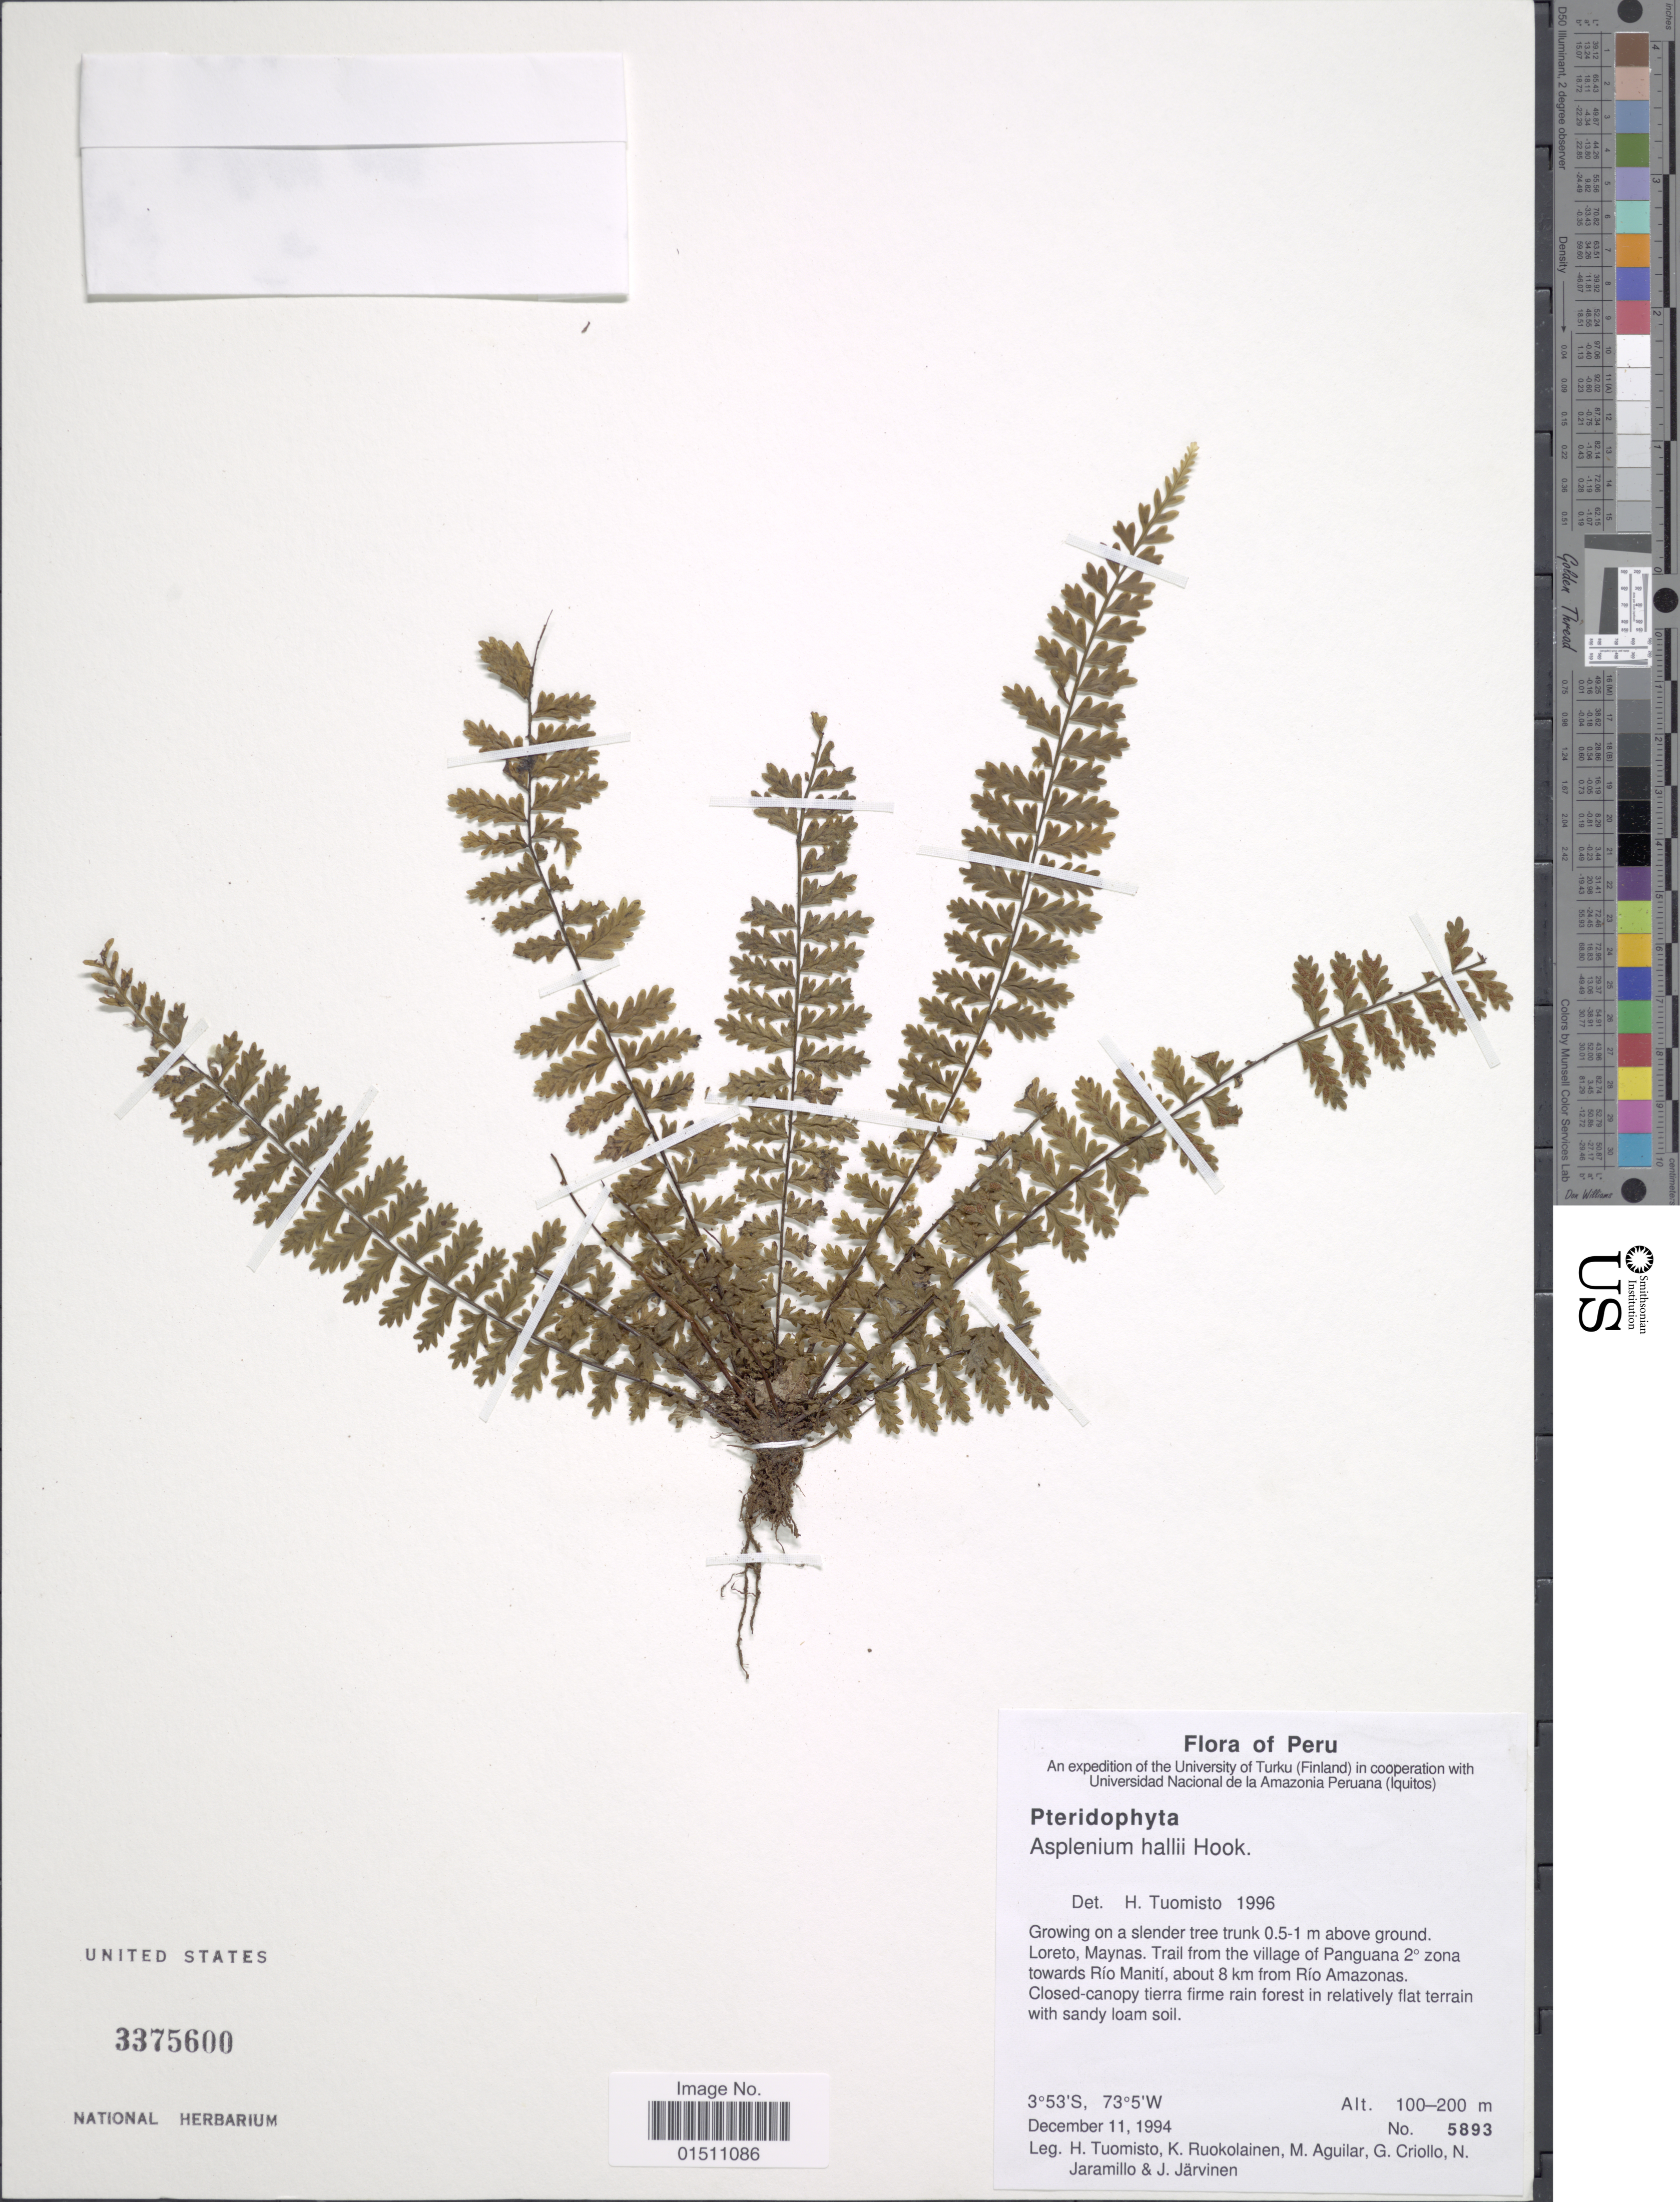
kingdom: Plantae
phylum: Tracheophyta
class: Polypodiopsida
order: Polypodiales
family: Aspleniaceae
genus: Asplenium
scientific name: Asplenium hallii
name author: Hook.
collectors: H. Tuomisto, K. Ruokolainen, M. Aguilar, G. Criolla & et al.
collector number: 5893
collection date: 1994-12-11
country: Peru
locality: Peru, Loreto, Maynas. Trail from the village of Panguana 2 ° zona rowards Río Manití, about 8 km from Río Amazonas.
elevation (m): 100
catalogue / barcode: US 3375600